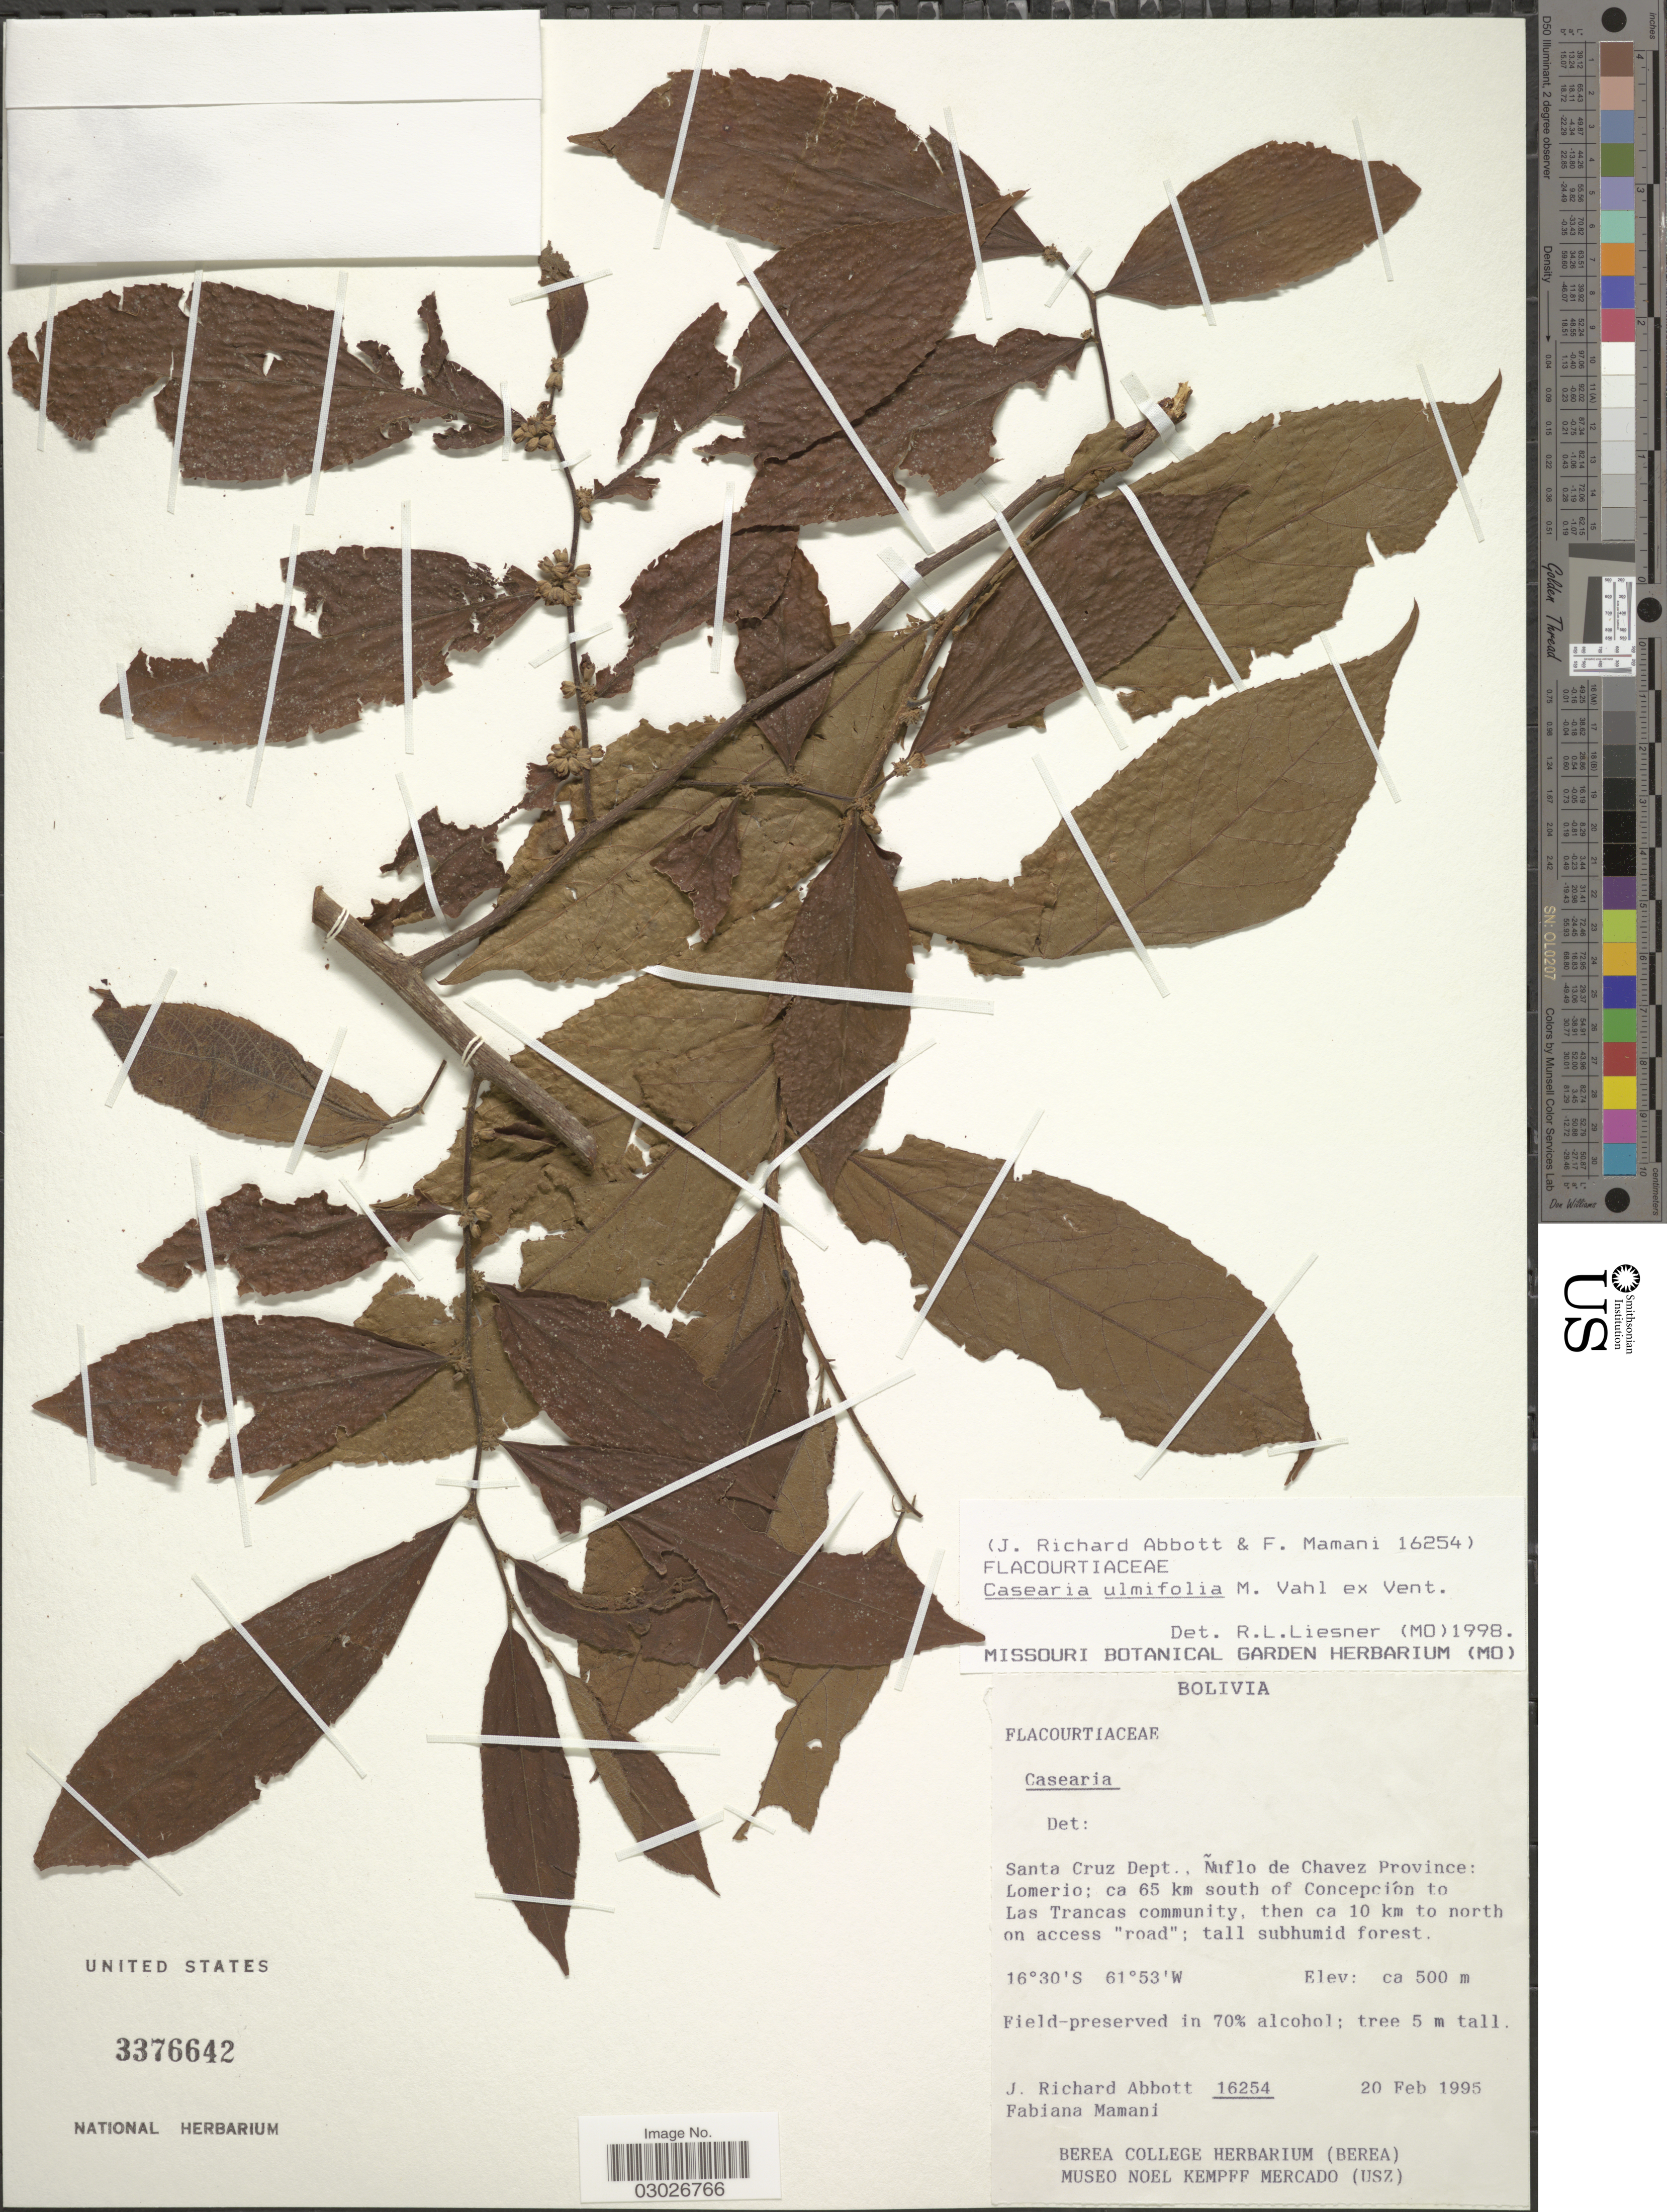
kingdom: Plantae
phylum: Tracheophyta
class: Magnoliopsida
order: Malpighiales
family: Salicaceae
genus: Casearia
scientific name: Casearia ulmifolia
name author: Vahl ex Vent.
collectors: J. R. Abbott & F. Mamani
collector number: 16254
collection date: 1995-02-20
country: Bolivia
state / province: Santa Cruz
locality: Santa Cruz Dept., Ñuflo de Chavez Province: Lomerio: ca 65 km south of Concepción to Las Trancas community, then ca 10 km to north on access "road"; tall subhumid forest.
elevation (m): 500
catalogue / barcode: US 3376642